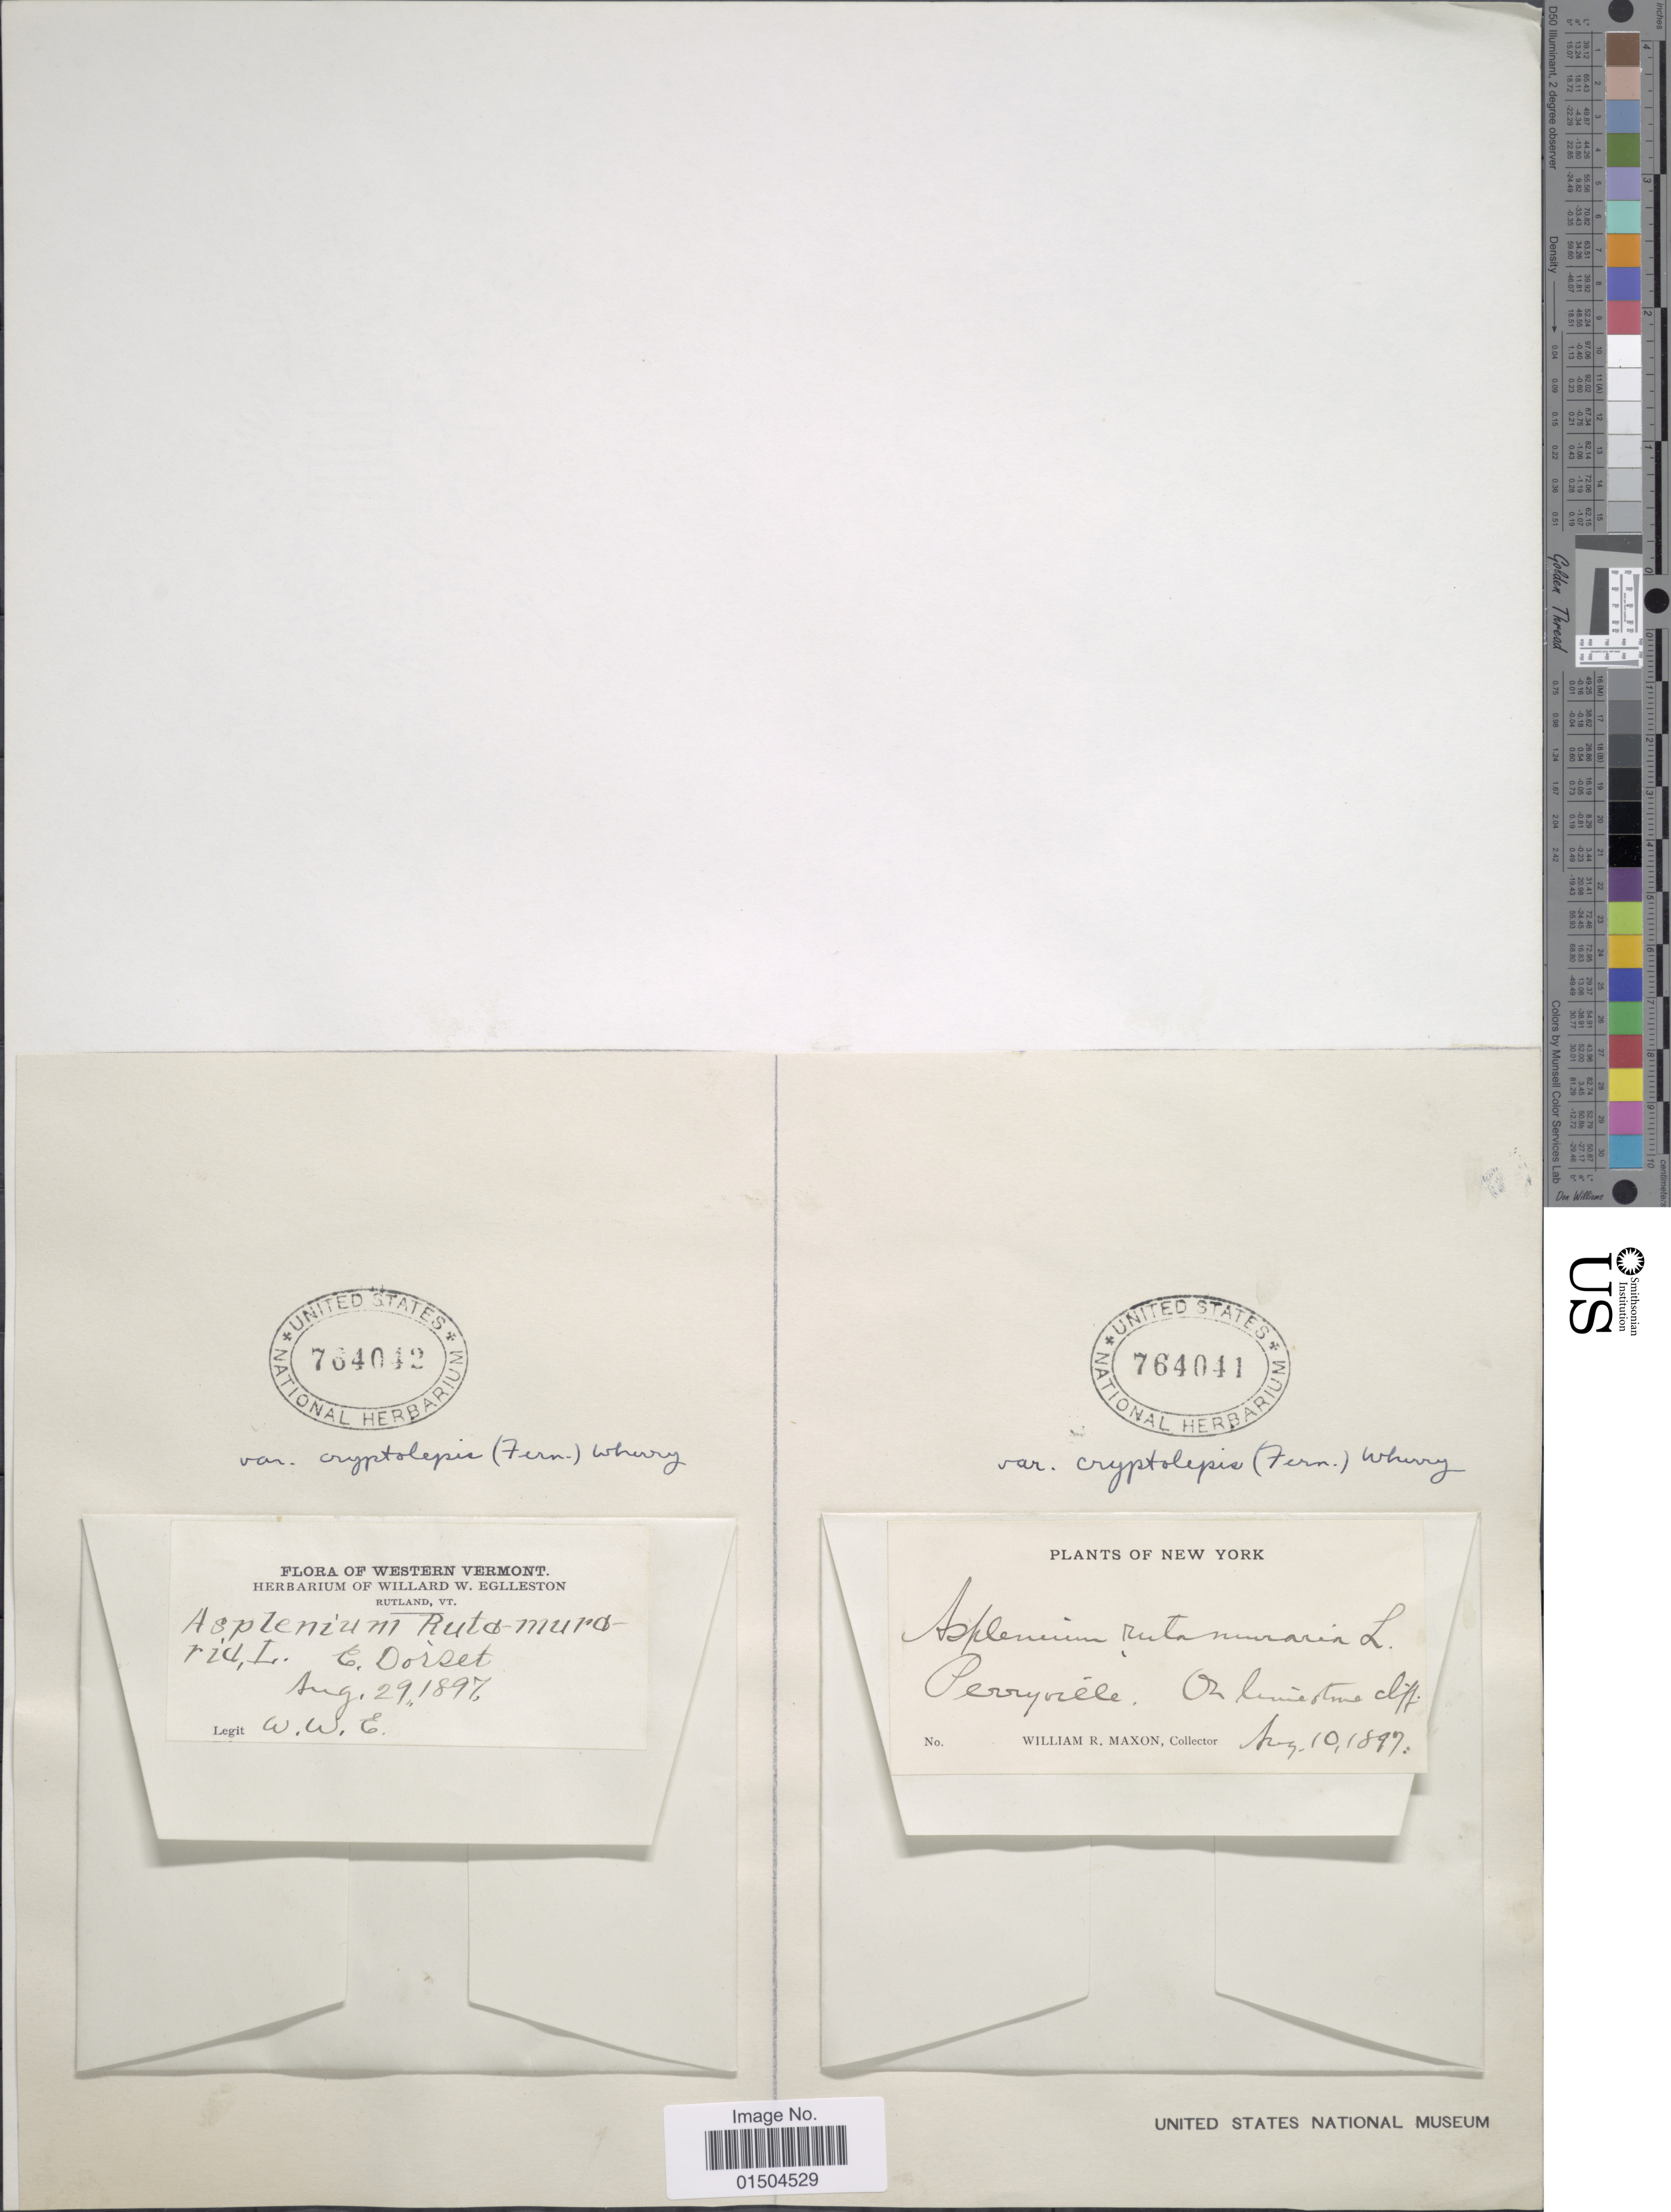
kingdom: Plantae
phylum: Tracheophyta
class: Polypodiopsida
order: Polypodiales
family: Aspleniaceae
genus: Asplenium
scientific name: Asplenium ruta-muraria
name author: L.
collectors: W. R. Maxon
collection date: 1897-08-10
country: United States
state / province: New York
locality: Perryville.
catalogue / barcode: US 764041